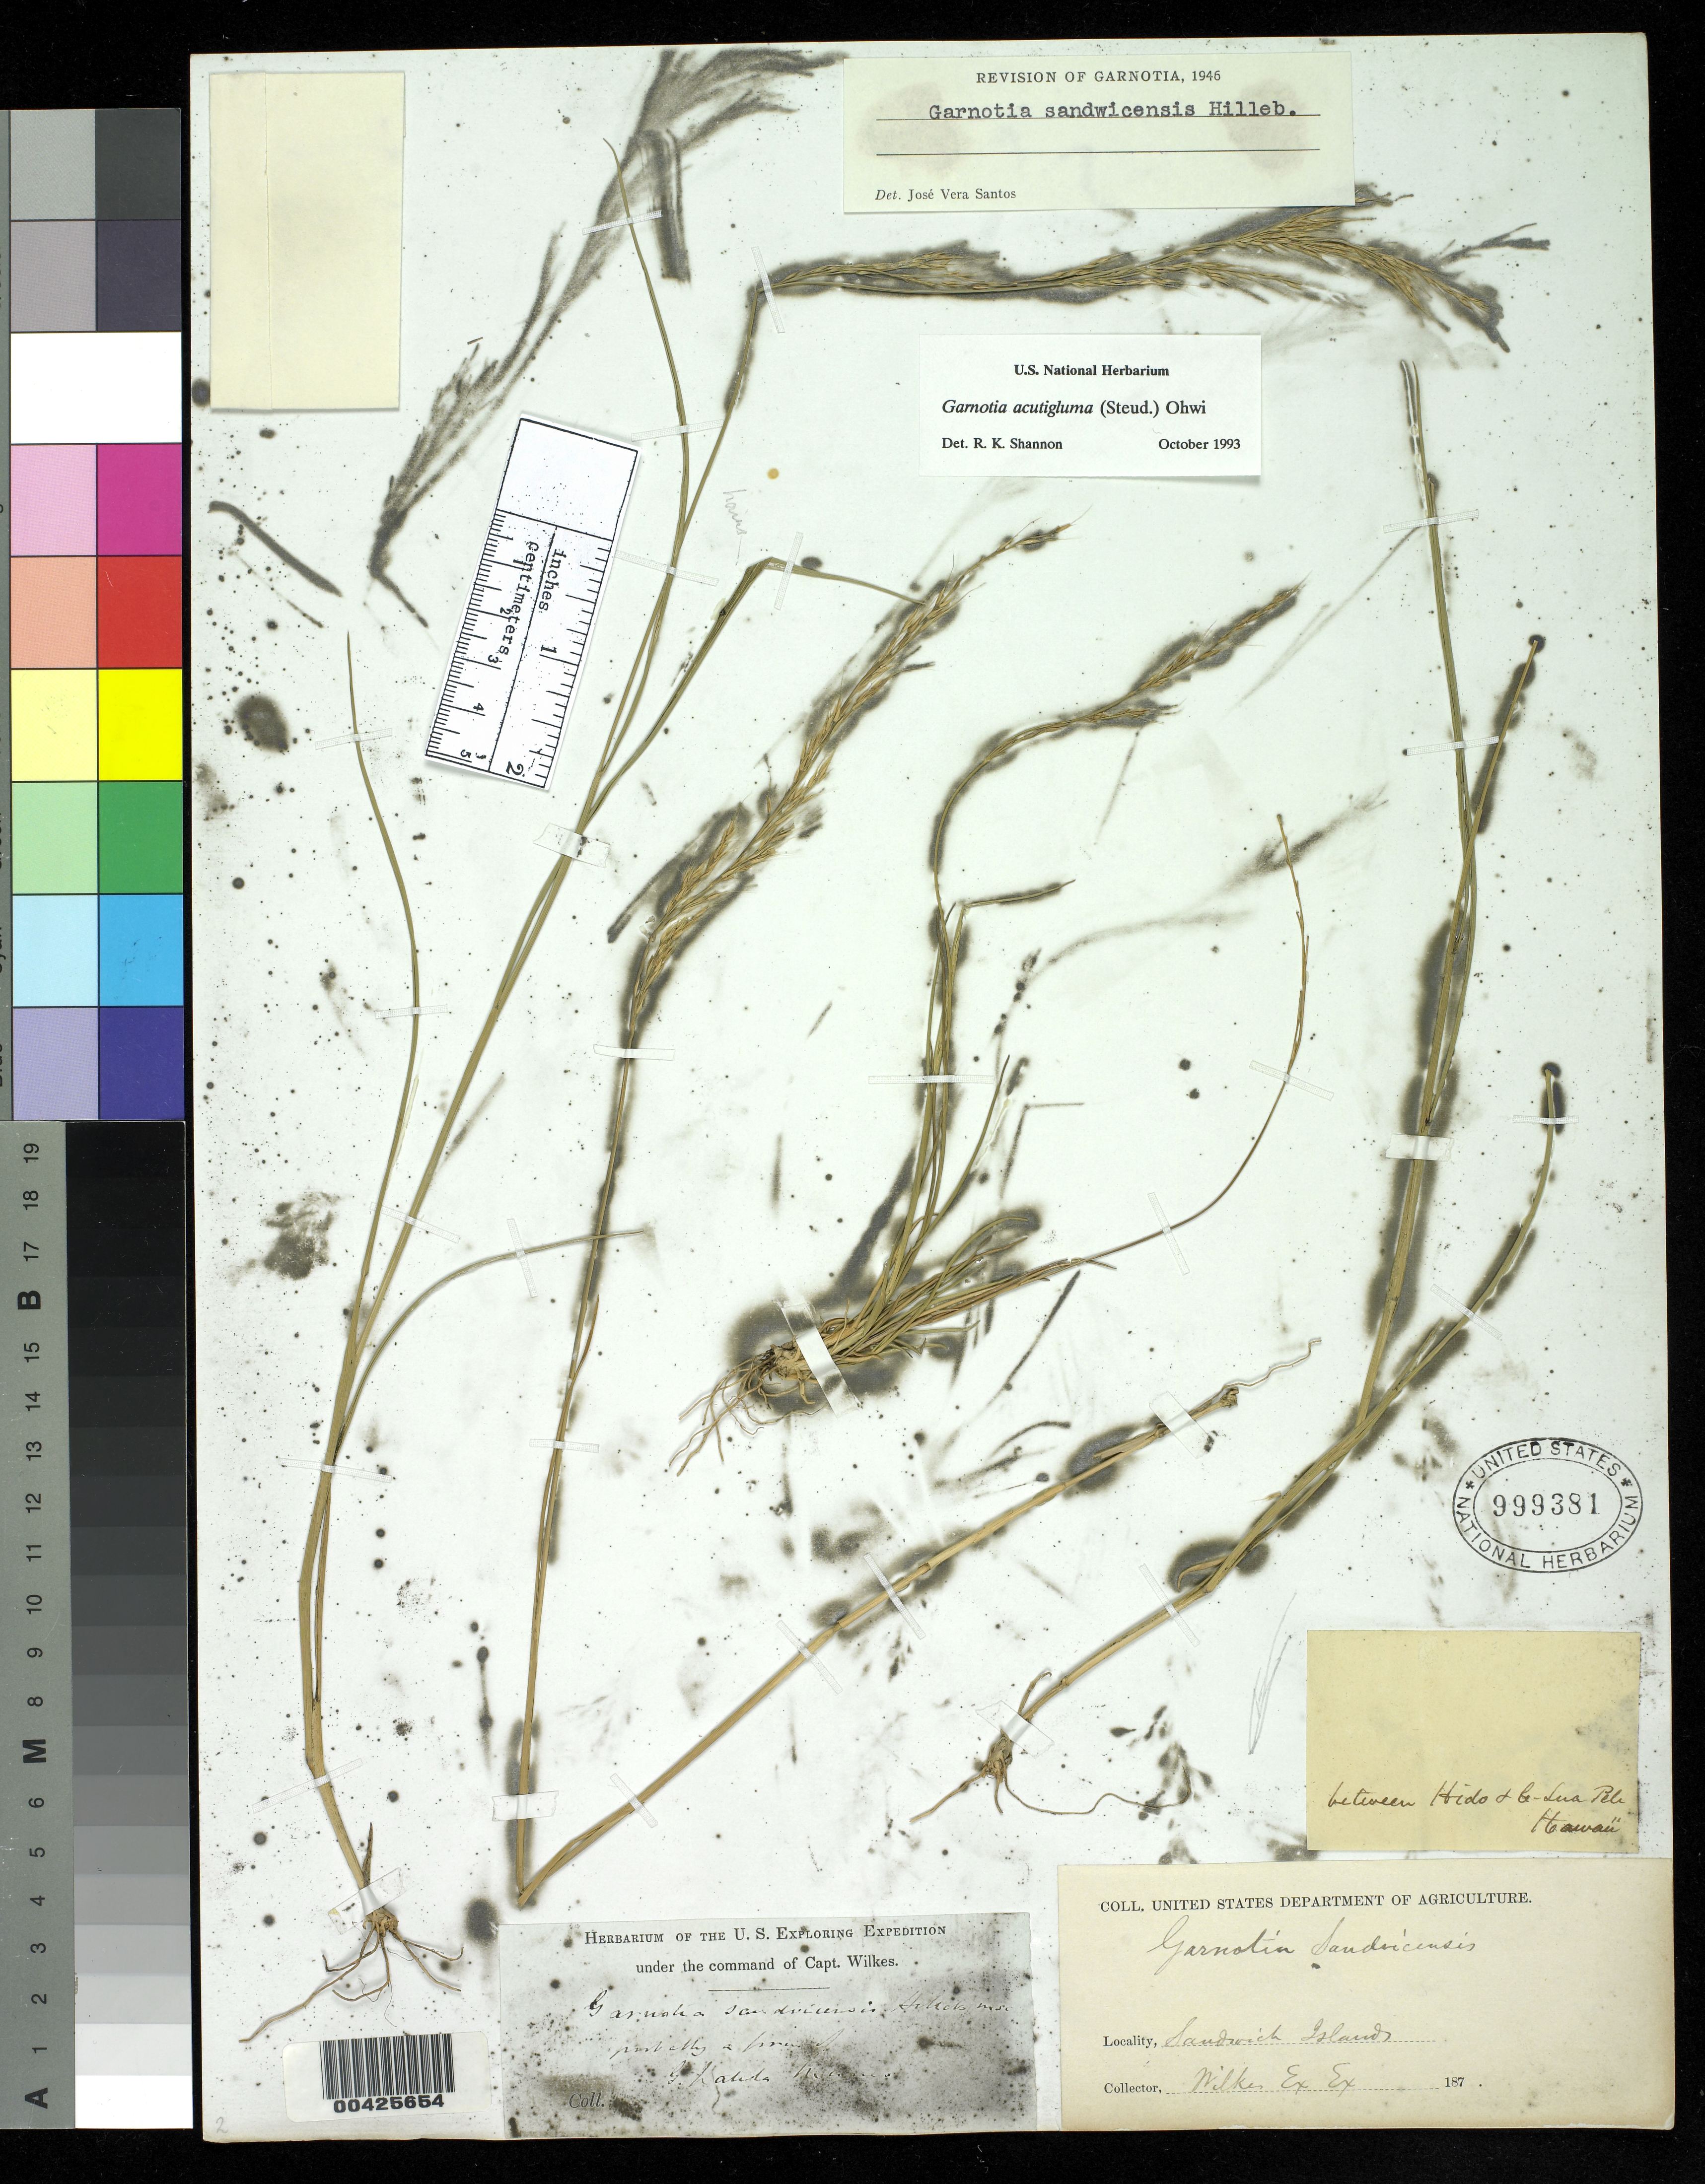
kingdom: Plantae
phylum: Tracheophyta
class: Liliopsida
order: Poales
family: Poaceae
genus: Garnotia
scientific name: Garnotia acutigluma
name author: (Steud.) Ohwi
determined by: Shannon, R. K., (UNITED STATES)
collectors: Wilkes Explor. Exped.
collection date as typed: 187?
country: United States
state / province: Hawaii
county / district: Hawaii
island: Hawaii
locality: Sandwich Islands, between Hido (Hilo) and G-Lua Pele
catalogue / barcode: US 999381